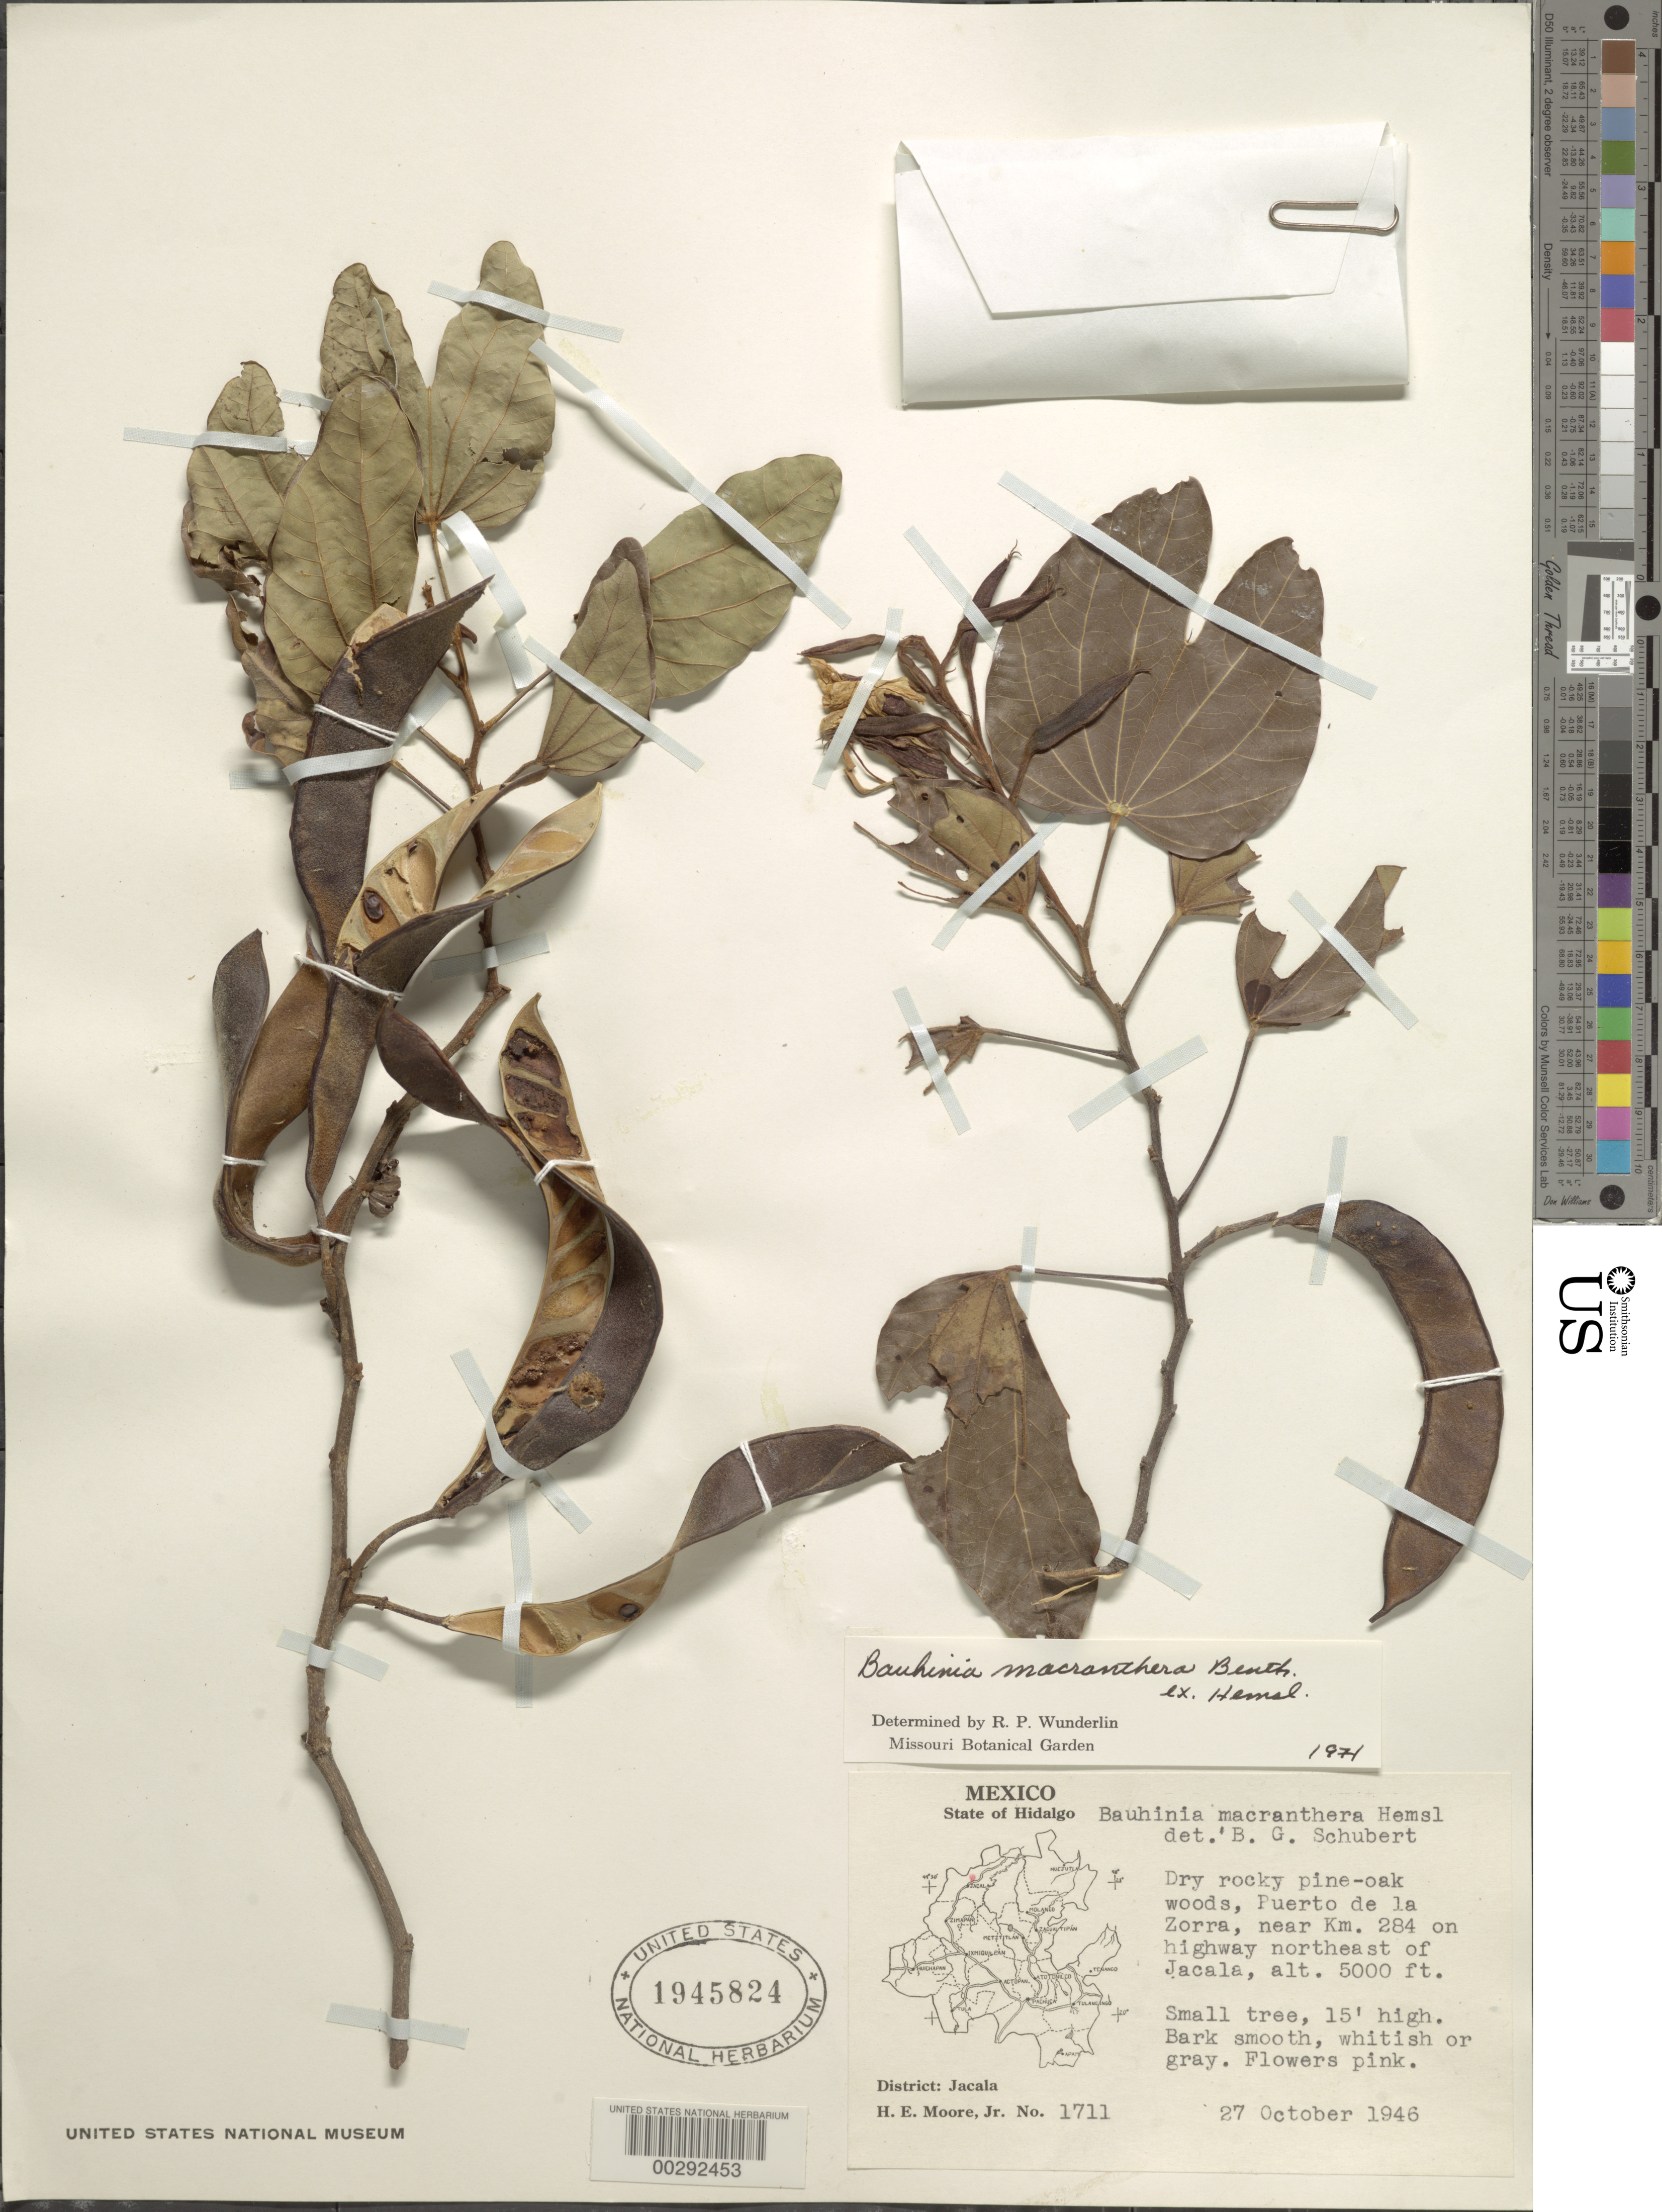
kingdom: Plantae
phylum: Tracheophyta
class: Magnoliopsida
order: Fabales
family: Fabaceae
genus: Bauhinia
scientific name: Bauhinia macranthera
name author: Benth. ex Hemsl.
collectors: H. Moore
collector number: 1711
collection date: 1946-10-27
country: Mexico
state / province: Hidalgo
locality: Dry rocky pine-oak woods, Puerto de la Zorra, near Km. 284 on highway northeast of Jacala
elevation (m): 1524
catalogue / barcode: US 1945824